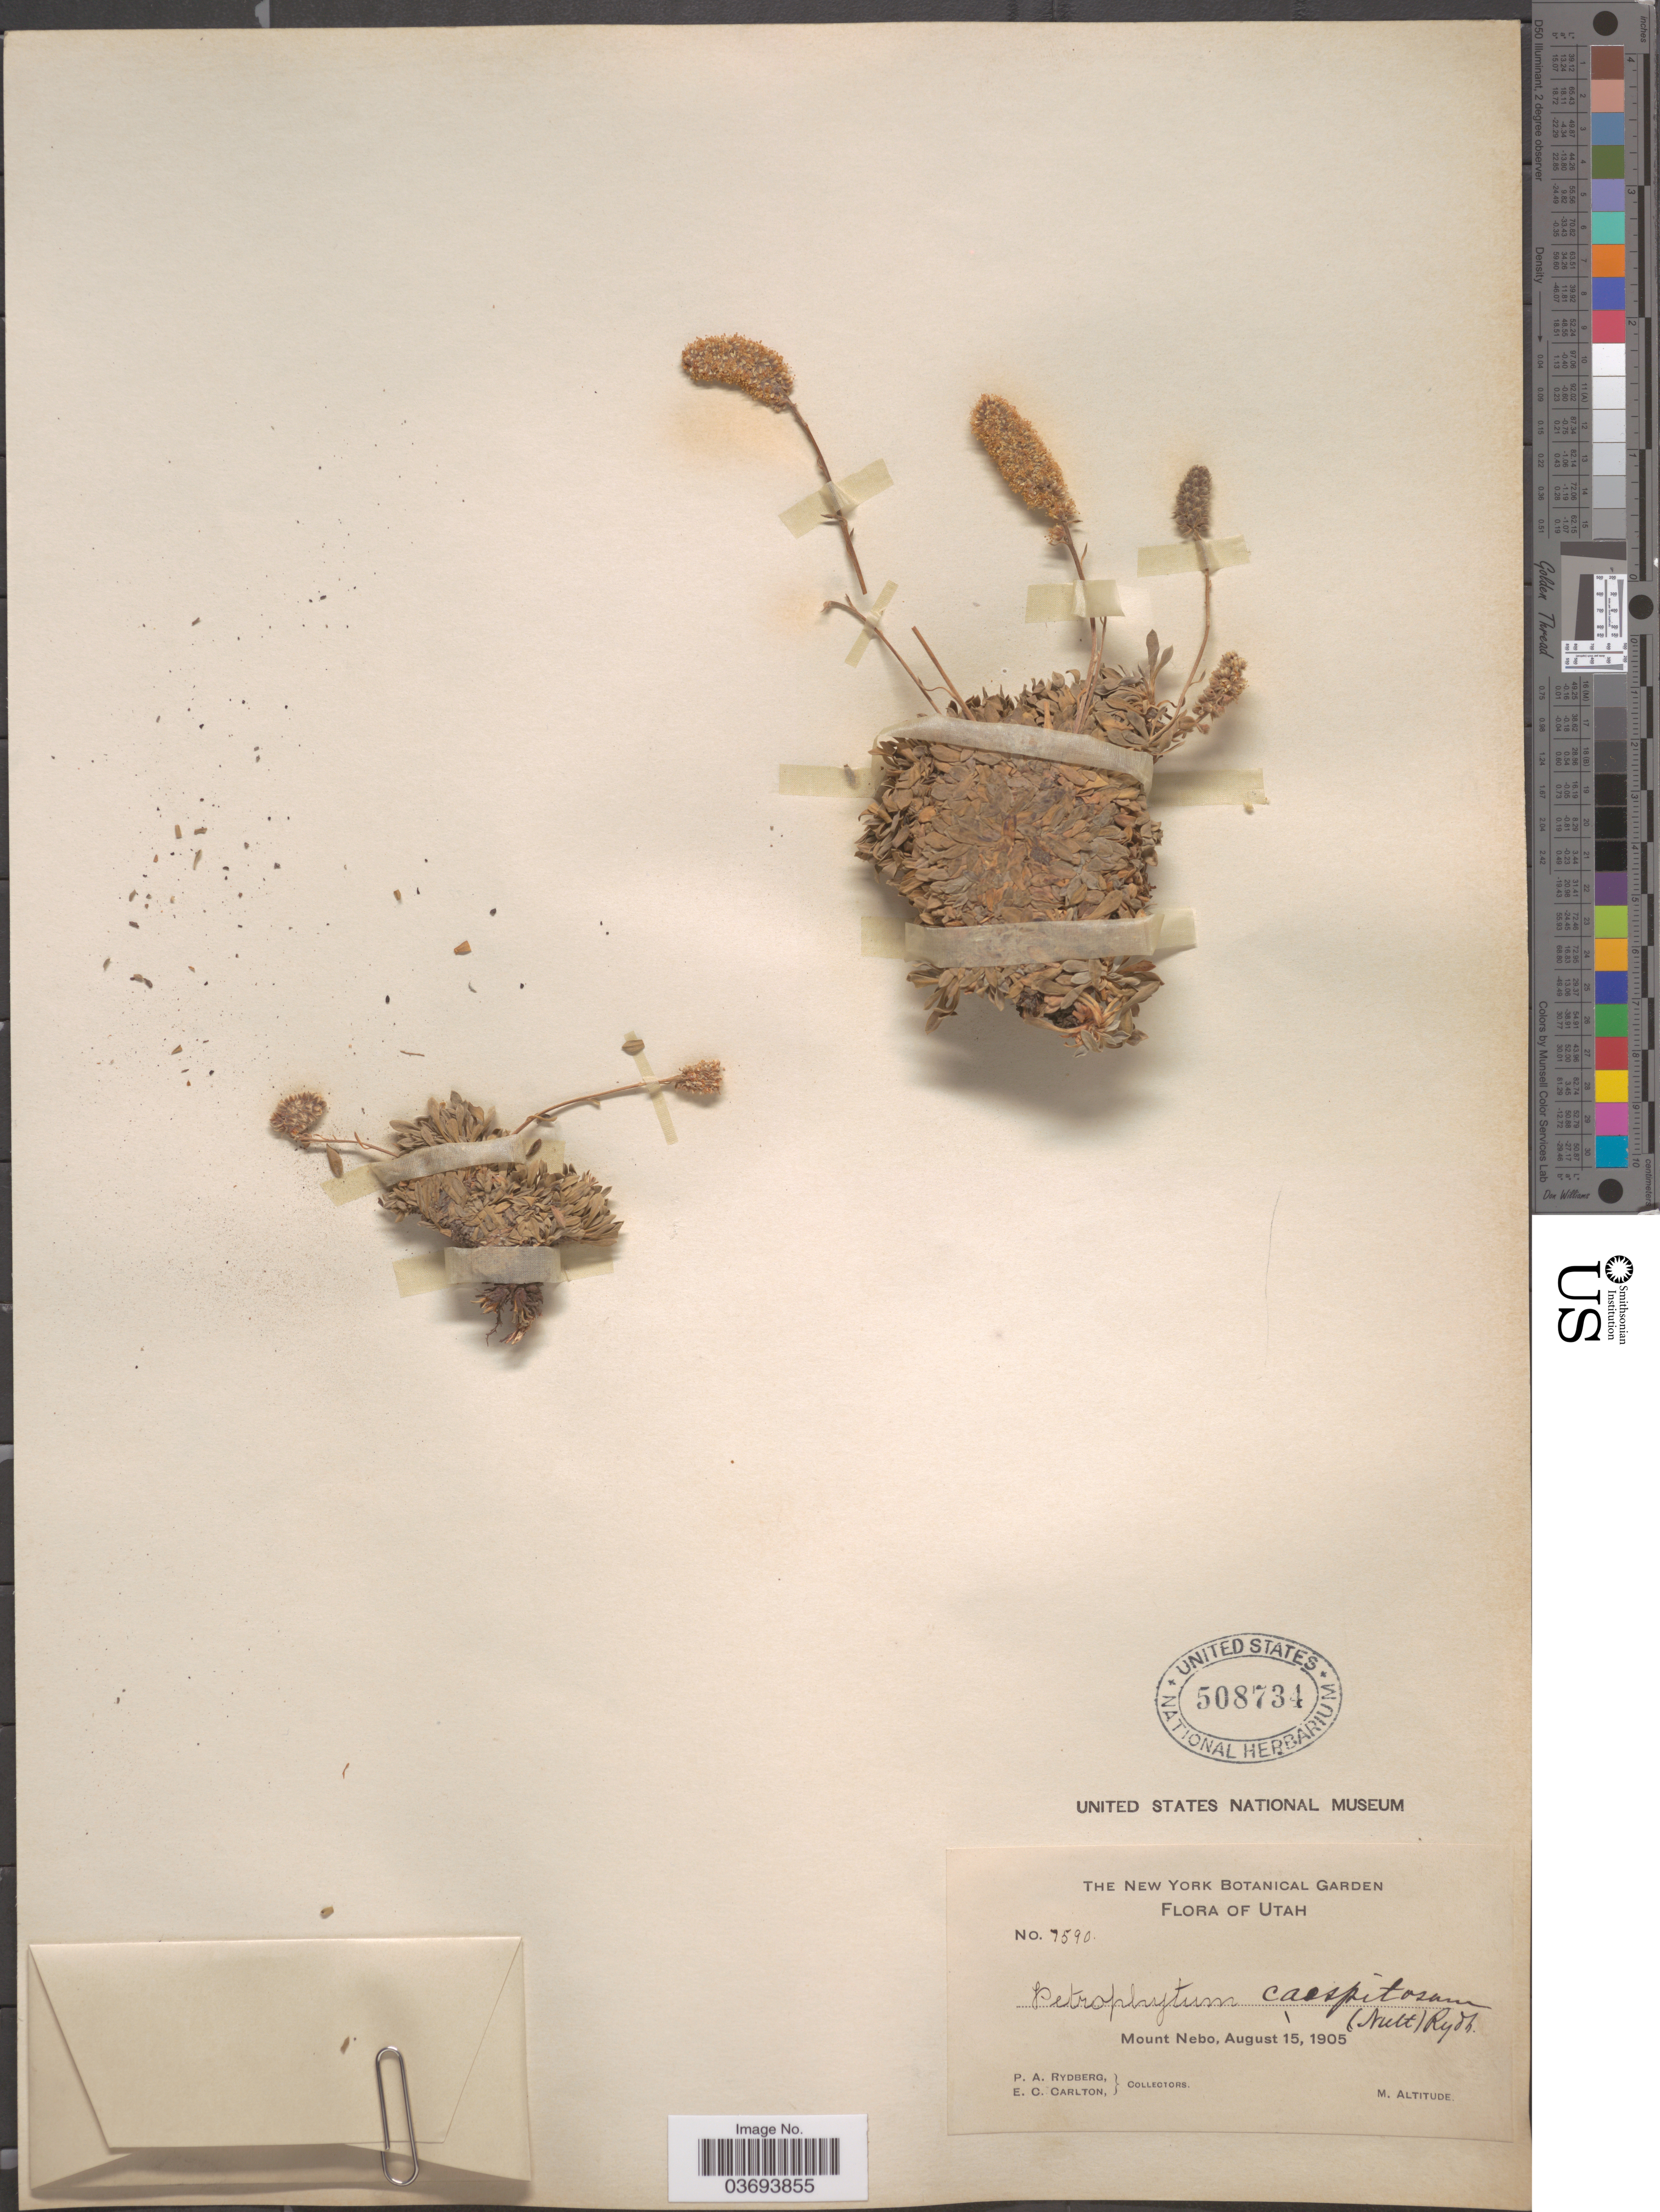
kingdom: Plantae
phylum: Tracheophyta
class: Magnoliopsida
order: Rosales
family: Rosaceae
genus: Petrophytum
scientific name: Petrophytum caespitosum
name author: (Nutt.) Rydb.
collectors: P. A. Rydberg & E. Carlton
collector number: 7590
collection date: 1905-08-15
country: United States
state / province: Utah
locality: Mount Nebo.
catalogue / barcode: US 508734